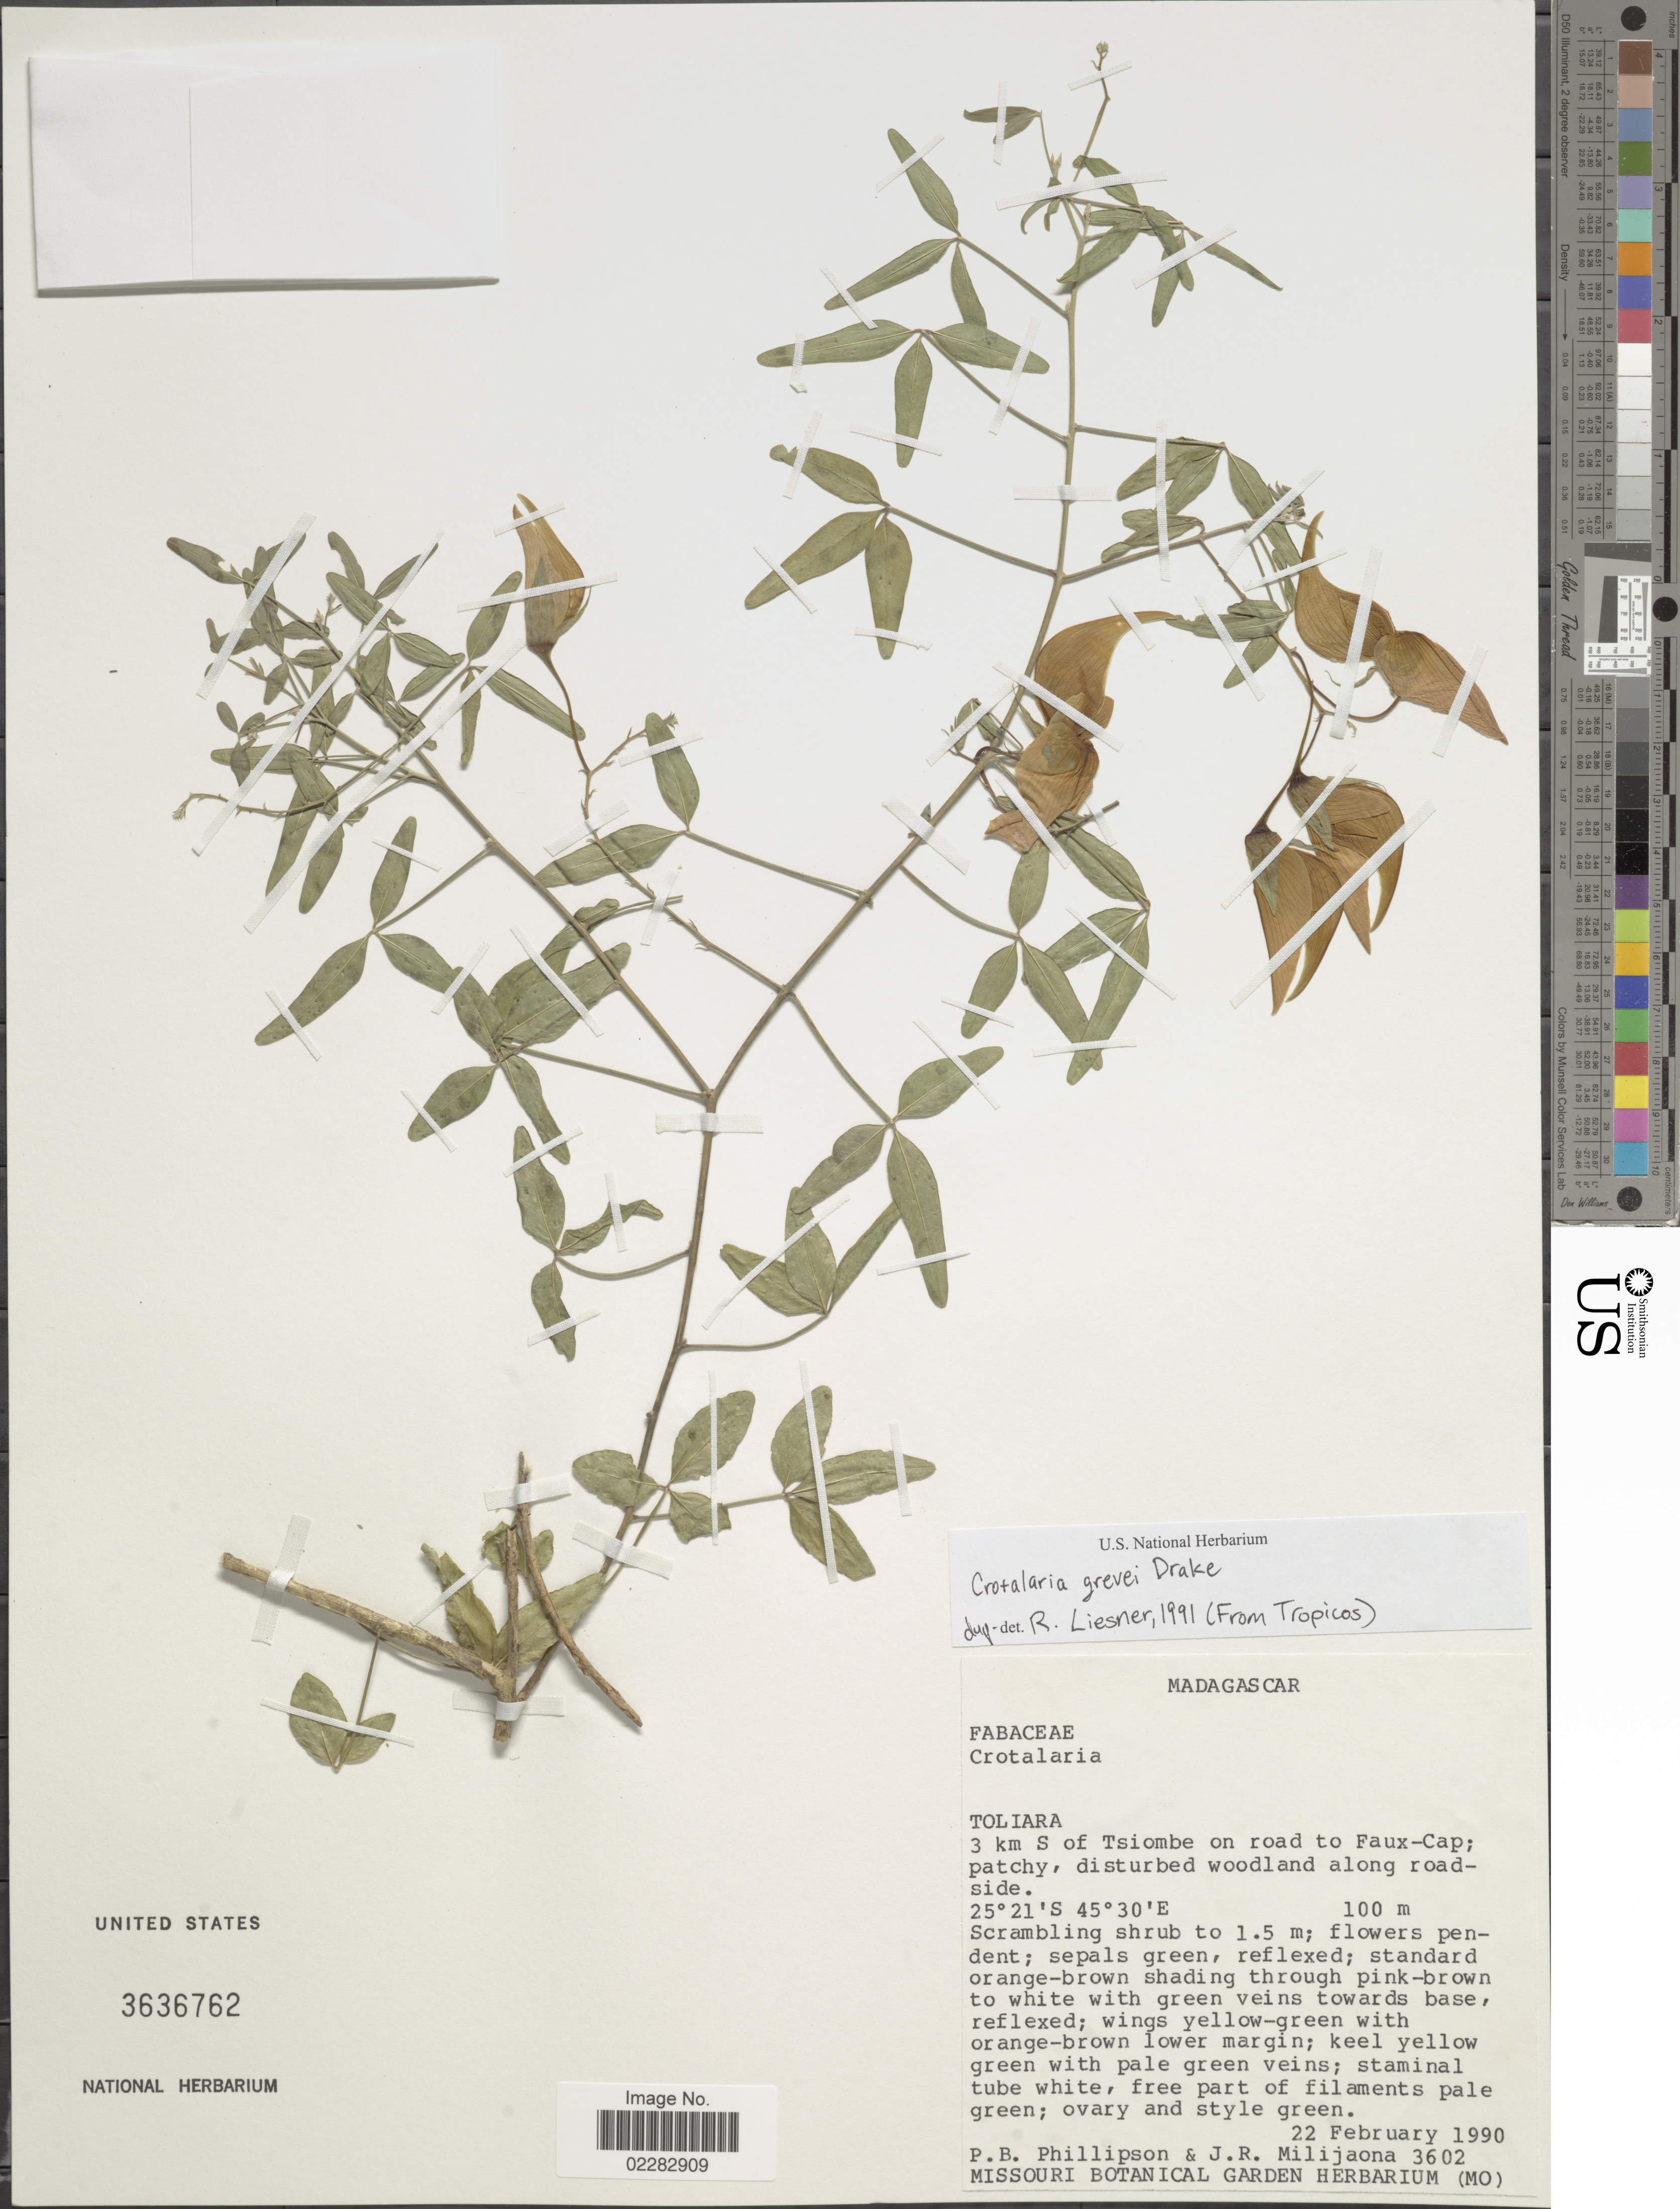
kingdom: Plantae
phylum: Tracheophyta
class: Magnoliopsida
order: Fabales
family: Fabaceae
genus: Crotalaria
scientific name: Crotalaria grevei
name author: Drake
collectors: P. B. Phillipson & J. R. Milijaona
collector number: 3602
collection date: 1990-02-22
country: Madagascar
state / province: Androy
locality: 3 km S of Tsiombe on road to Faux-Cap; disturbed woodland along roadside.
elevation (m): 100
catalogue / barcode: US 3636762